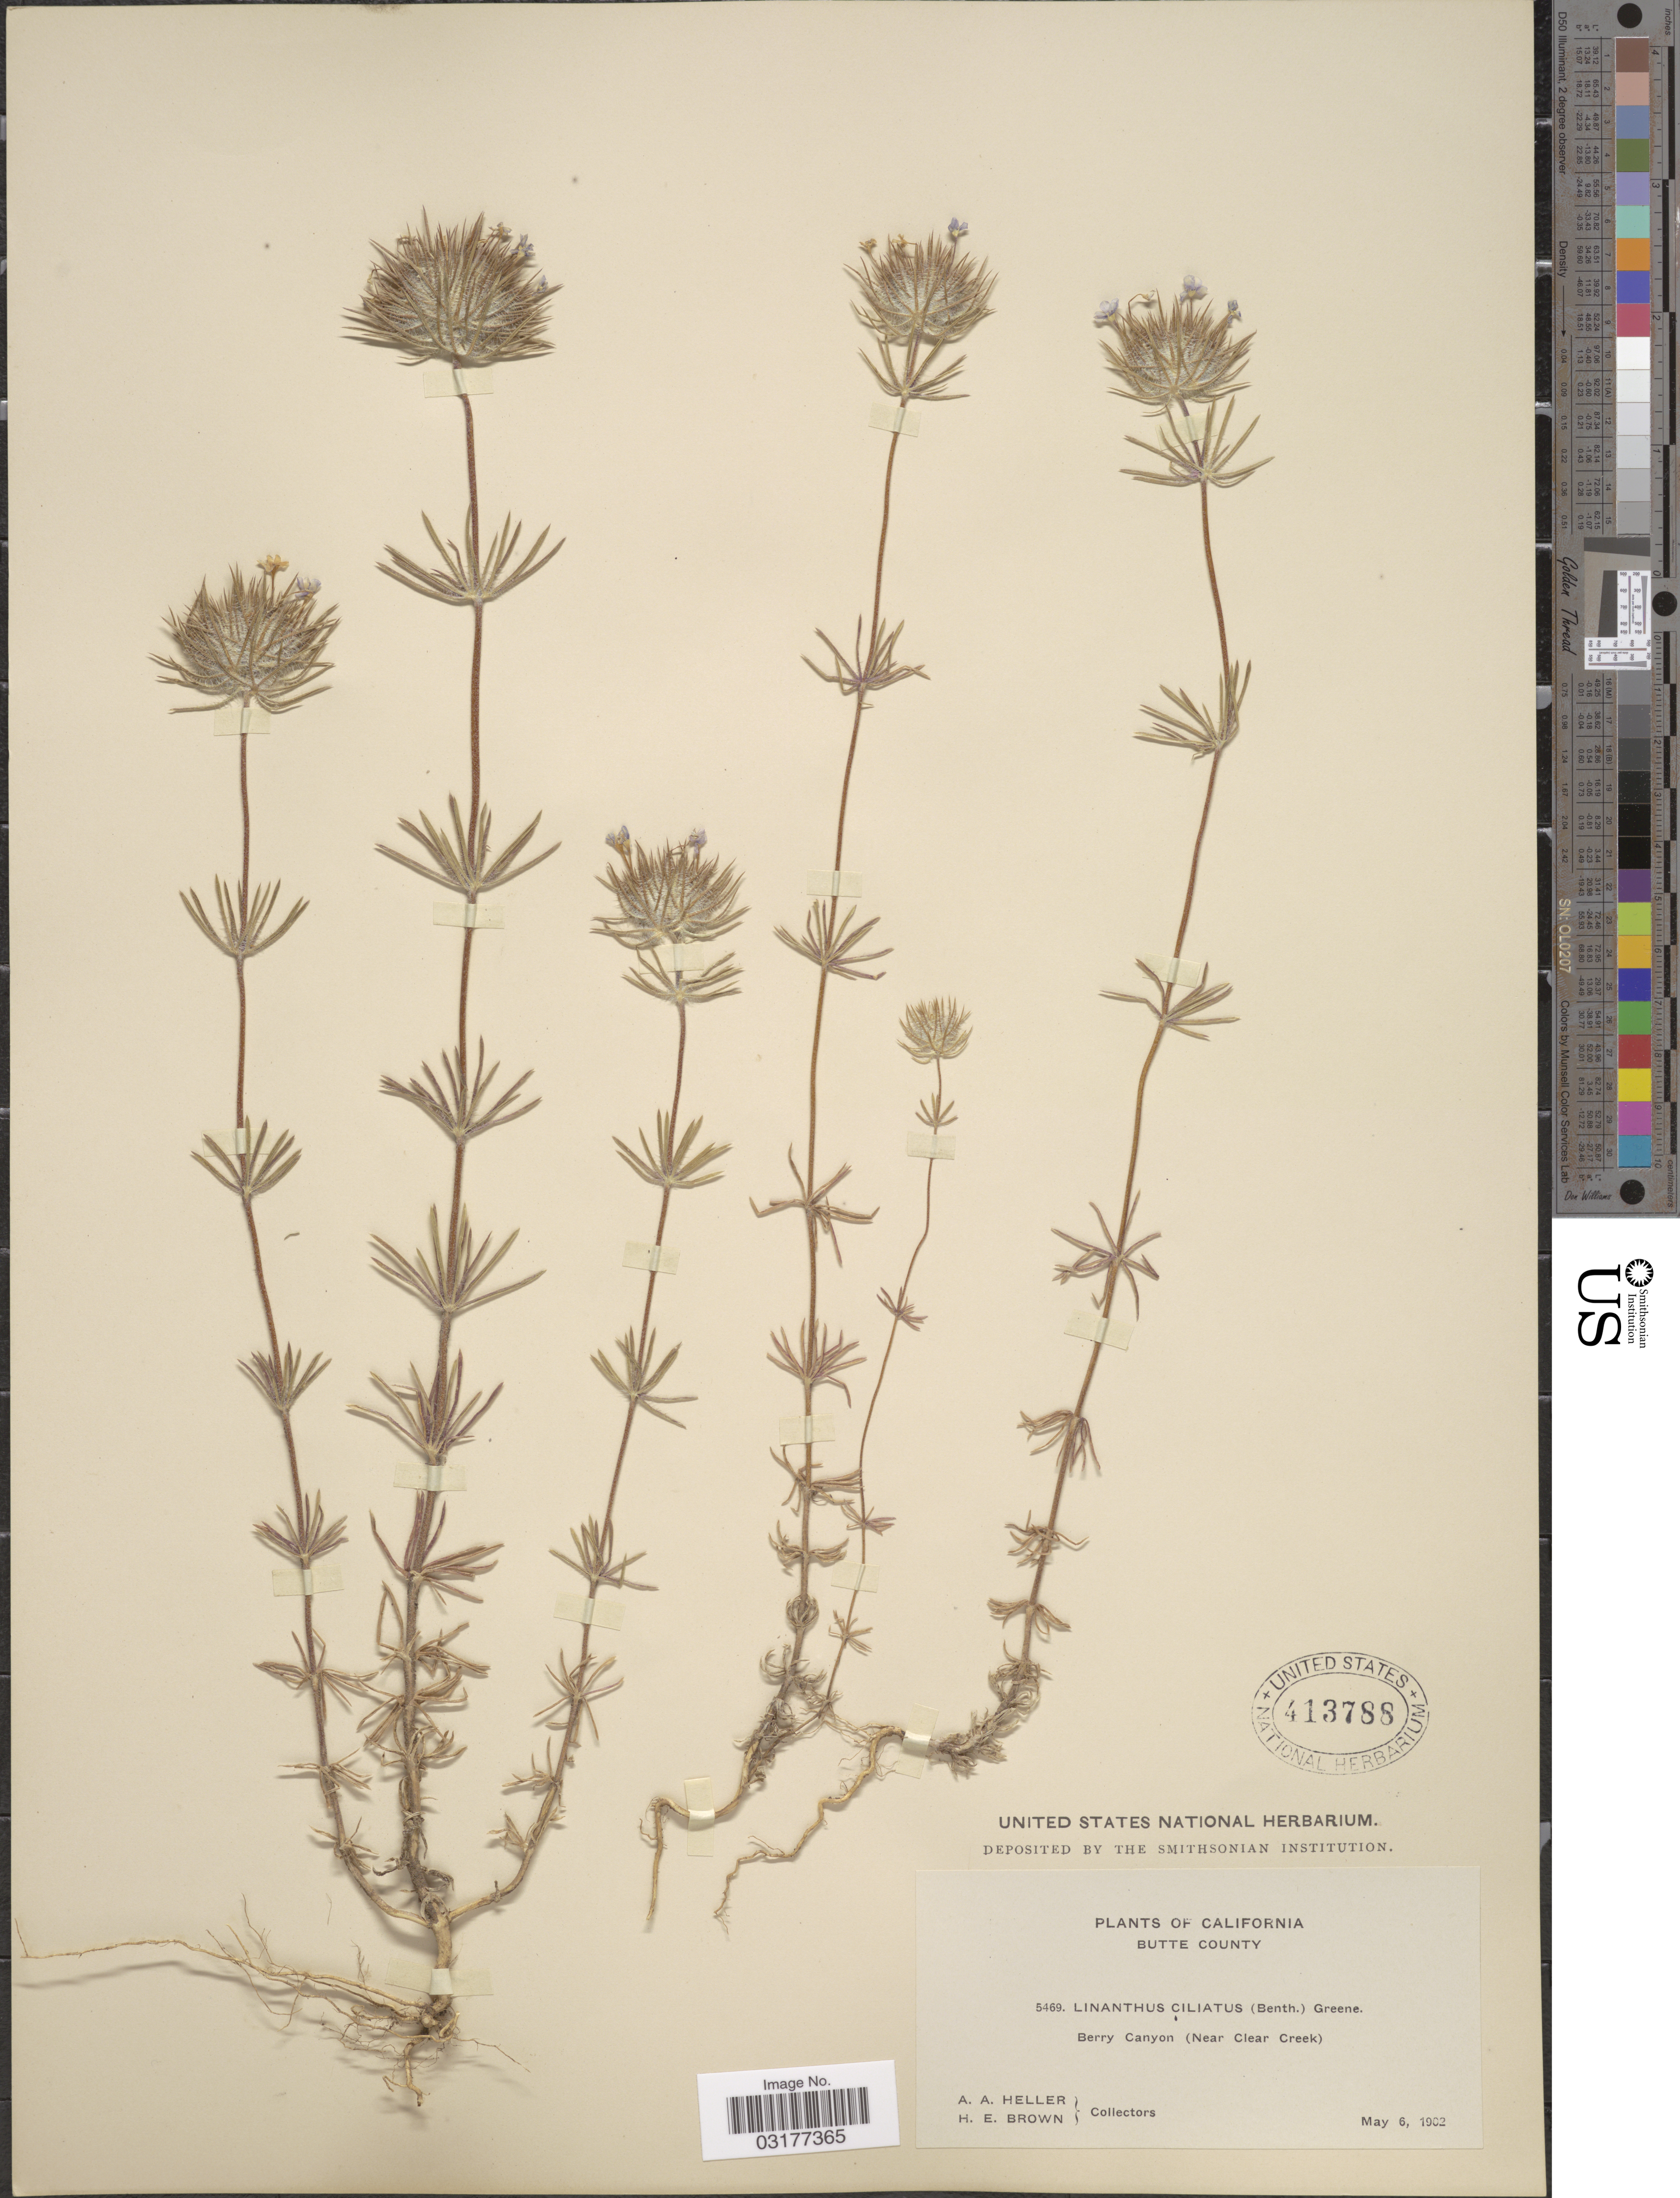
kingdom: Plantae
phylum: Tracheophyta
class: Magnoliopsida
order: Ericales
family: Polemoniaceae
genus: Leptosiphon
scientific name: Leptosiphon ciliatus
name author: (Benth.) Jeps.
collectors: A. A. Heller & H. E. Brown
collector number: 5469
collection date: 1902-05-06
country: United States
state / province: California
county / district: Butte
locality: Butte County. Berry Canyon (Near Clear Creek).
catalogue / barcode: US 413788